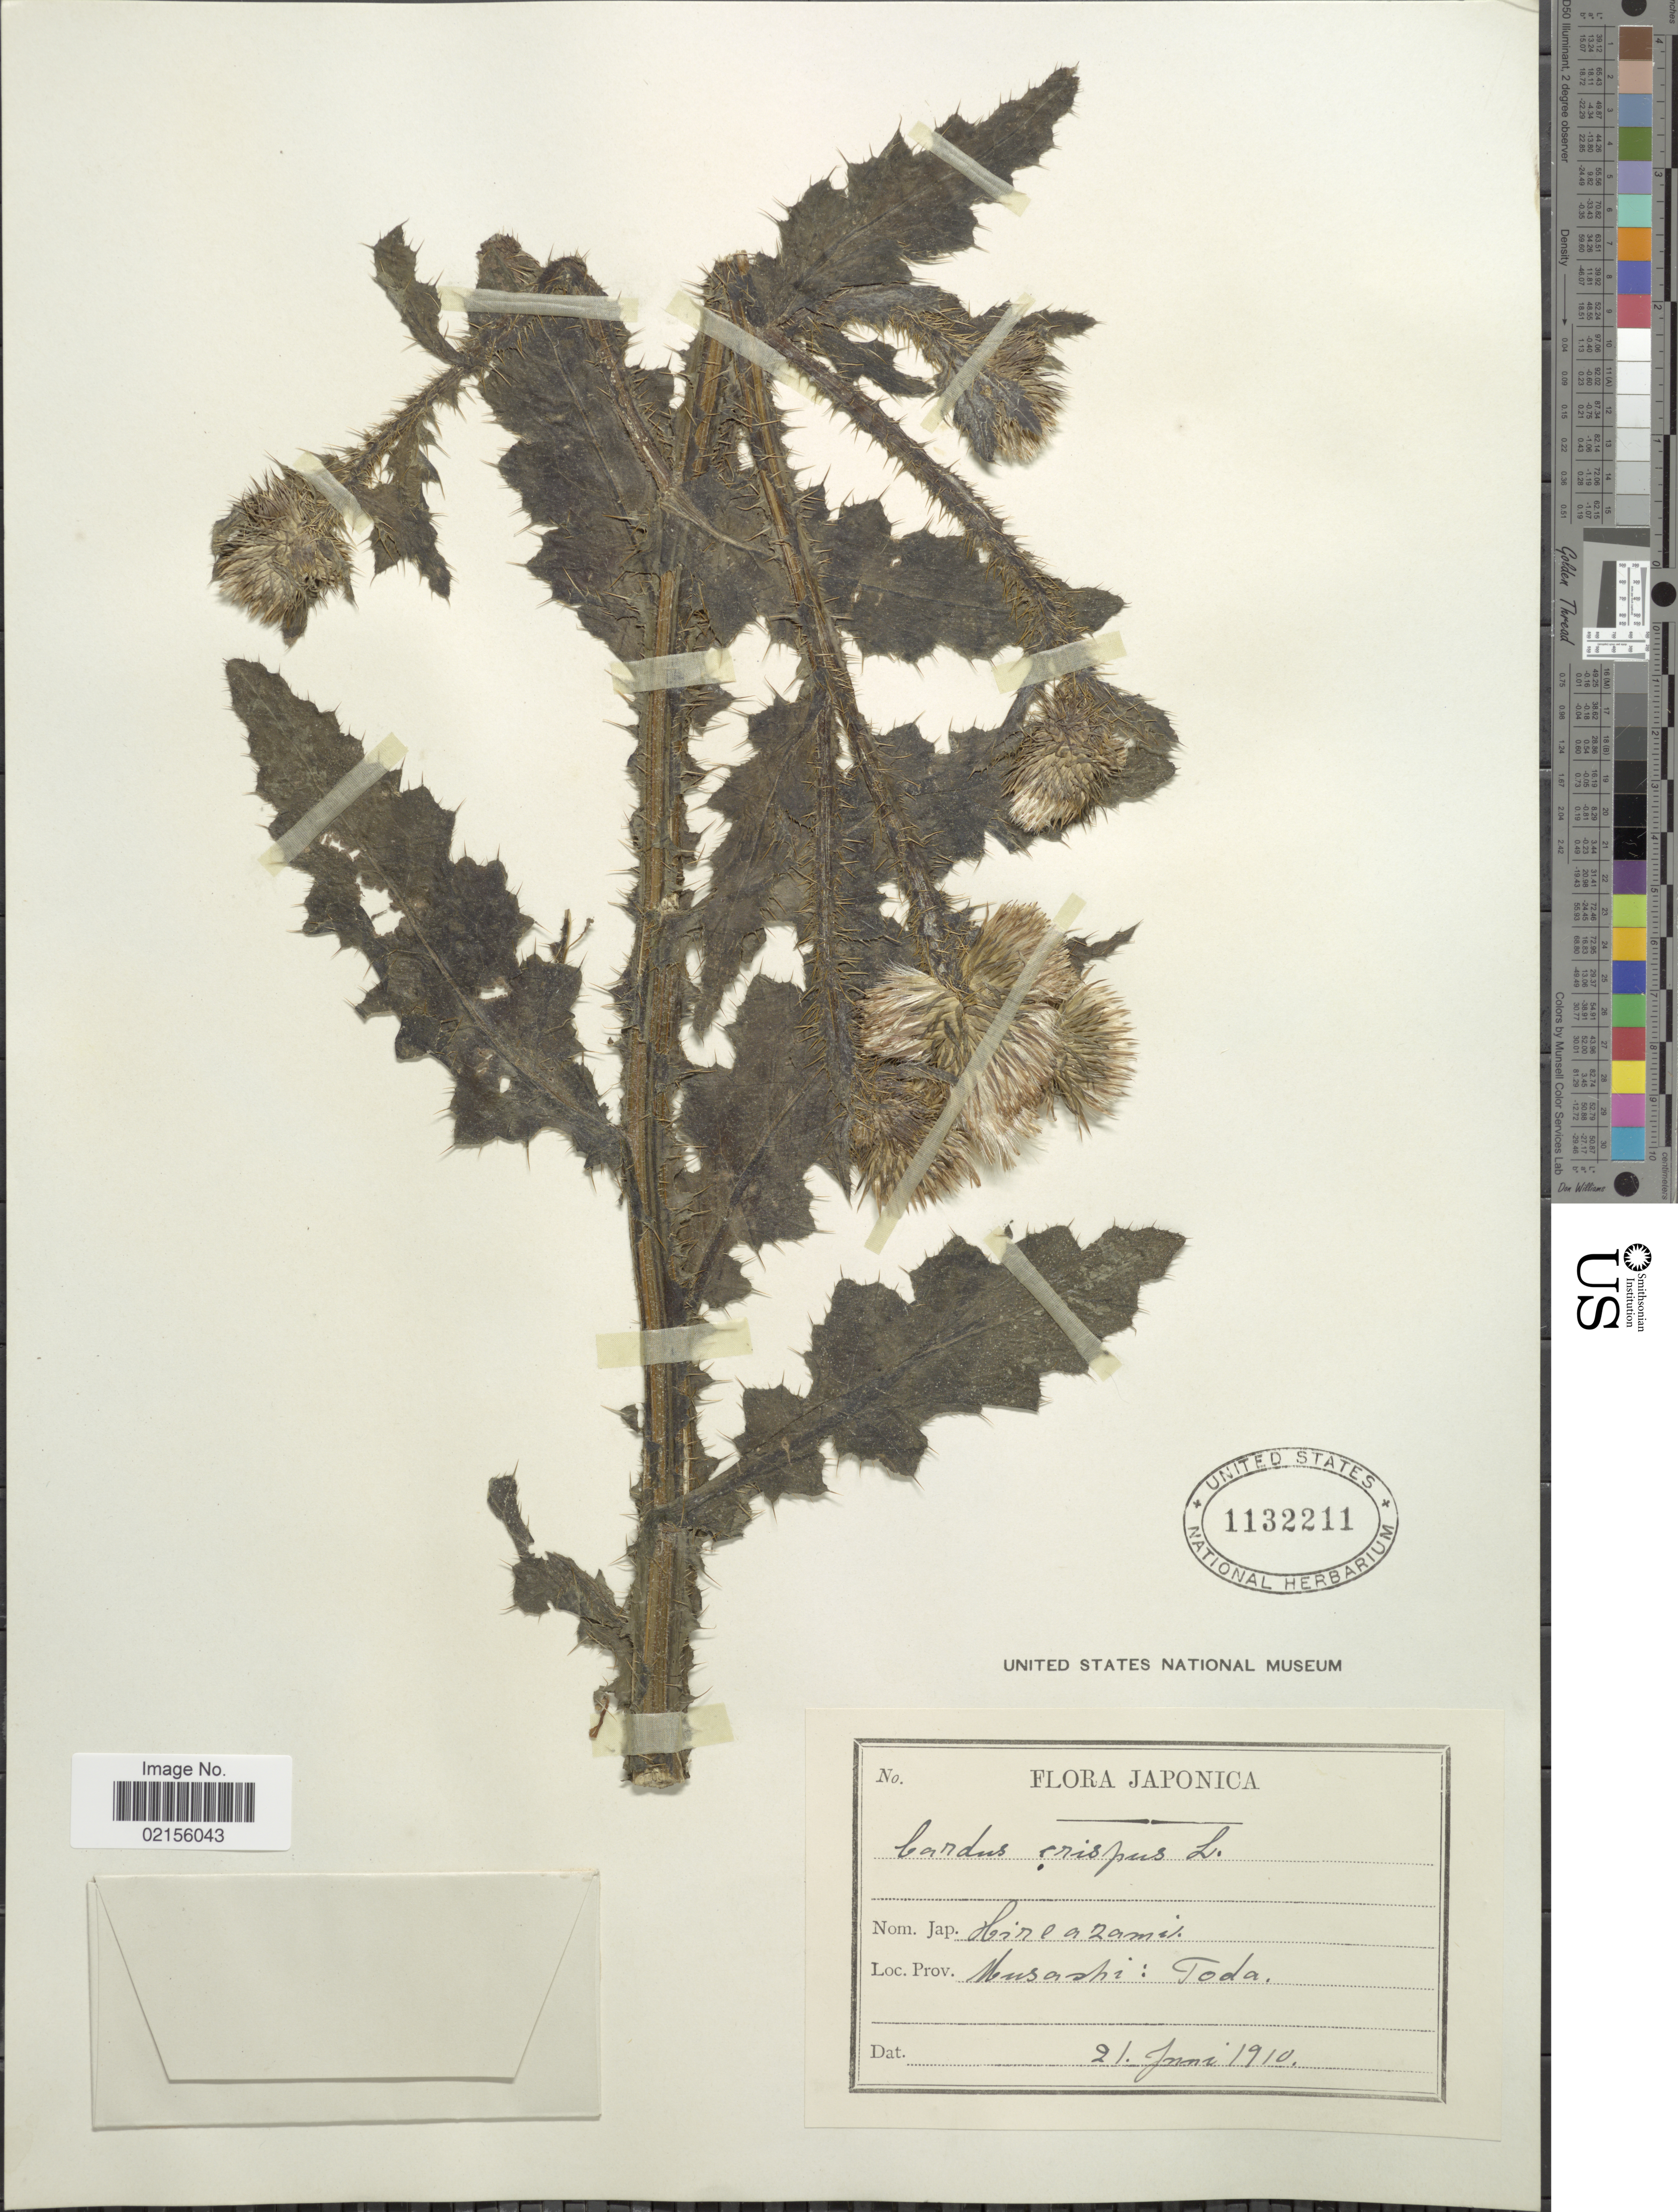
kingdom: Plantae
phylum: Tracheophyta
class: Magnoliopsida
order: Asterales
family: Asteraceae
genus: Carduus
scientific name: Carduus crispus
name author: L.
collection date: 1910-01-21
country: Japan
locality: Musashi: Toda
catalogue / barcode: US 1132211